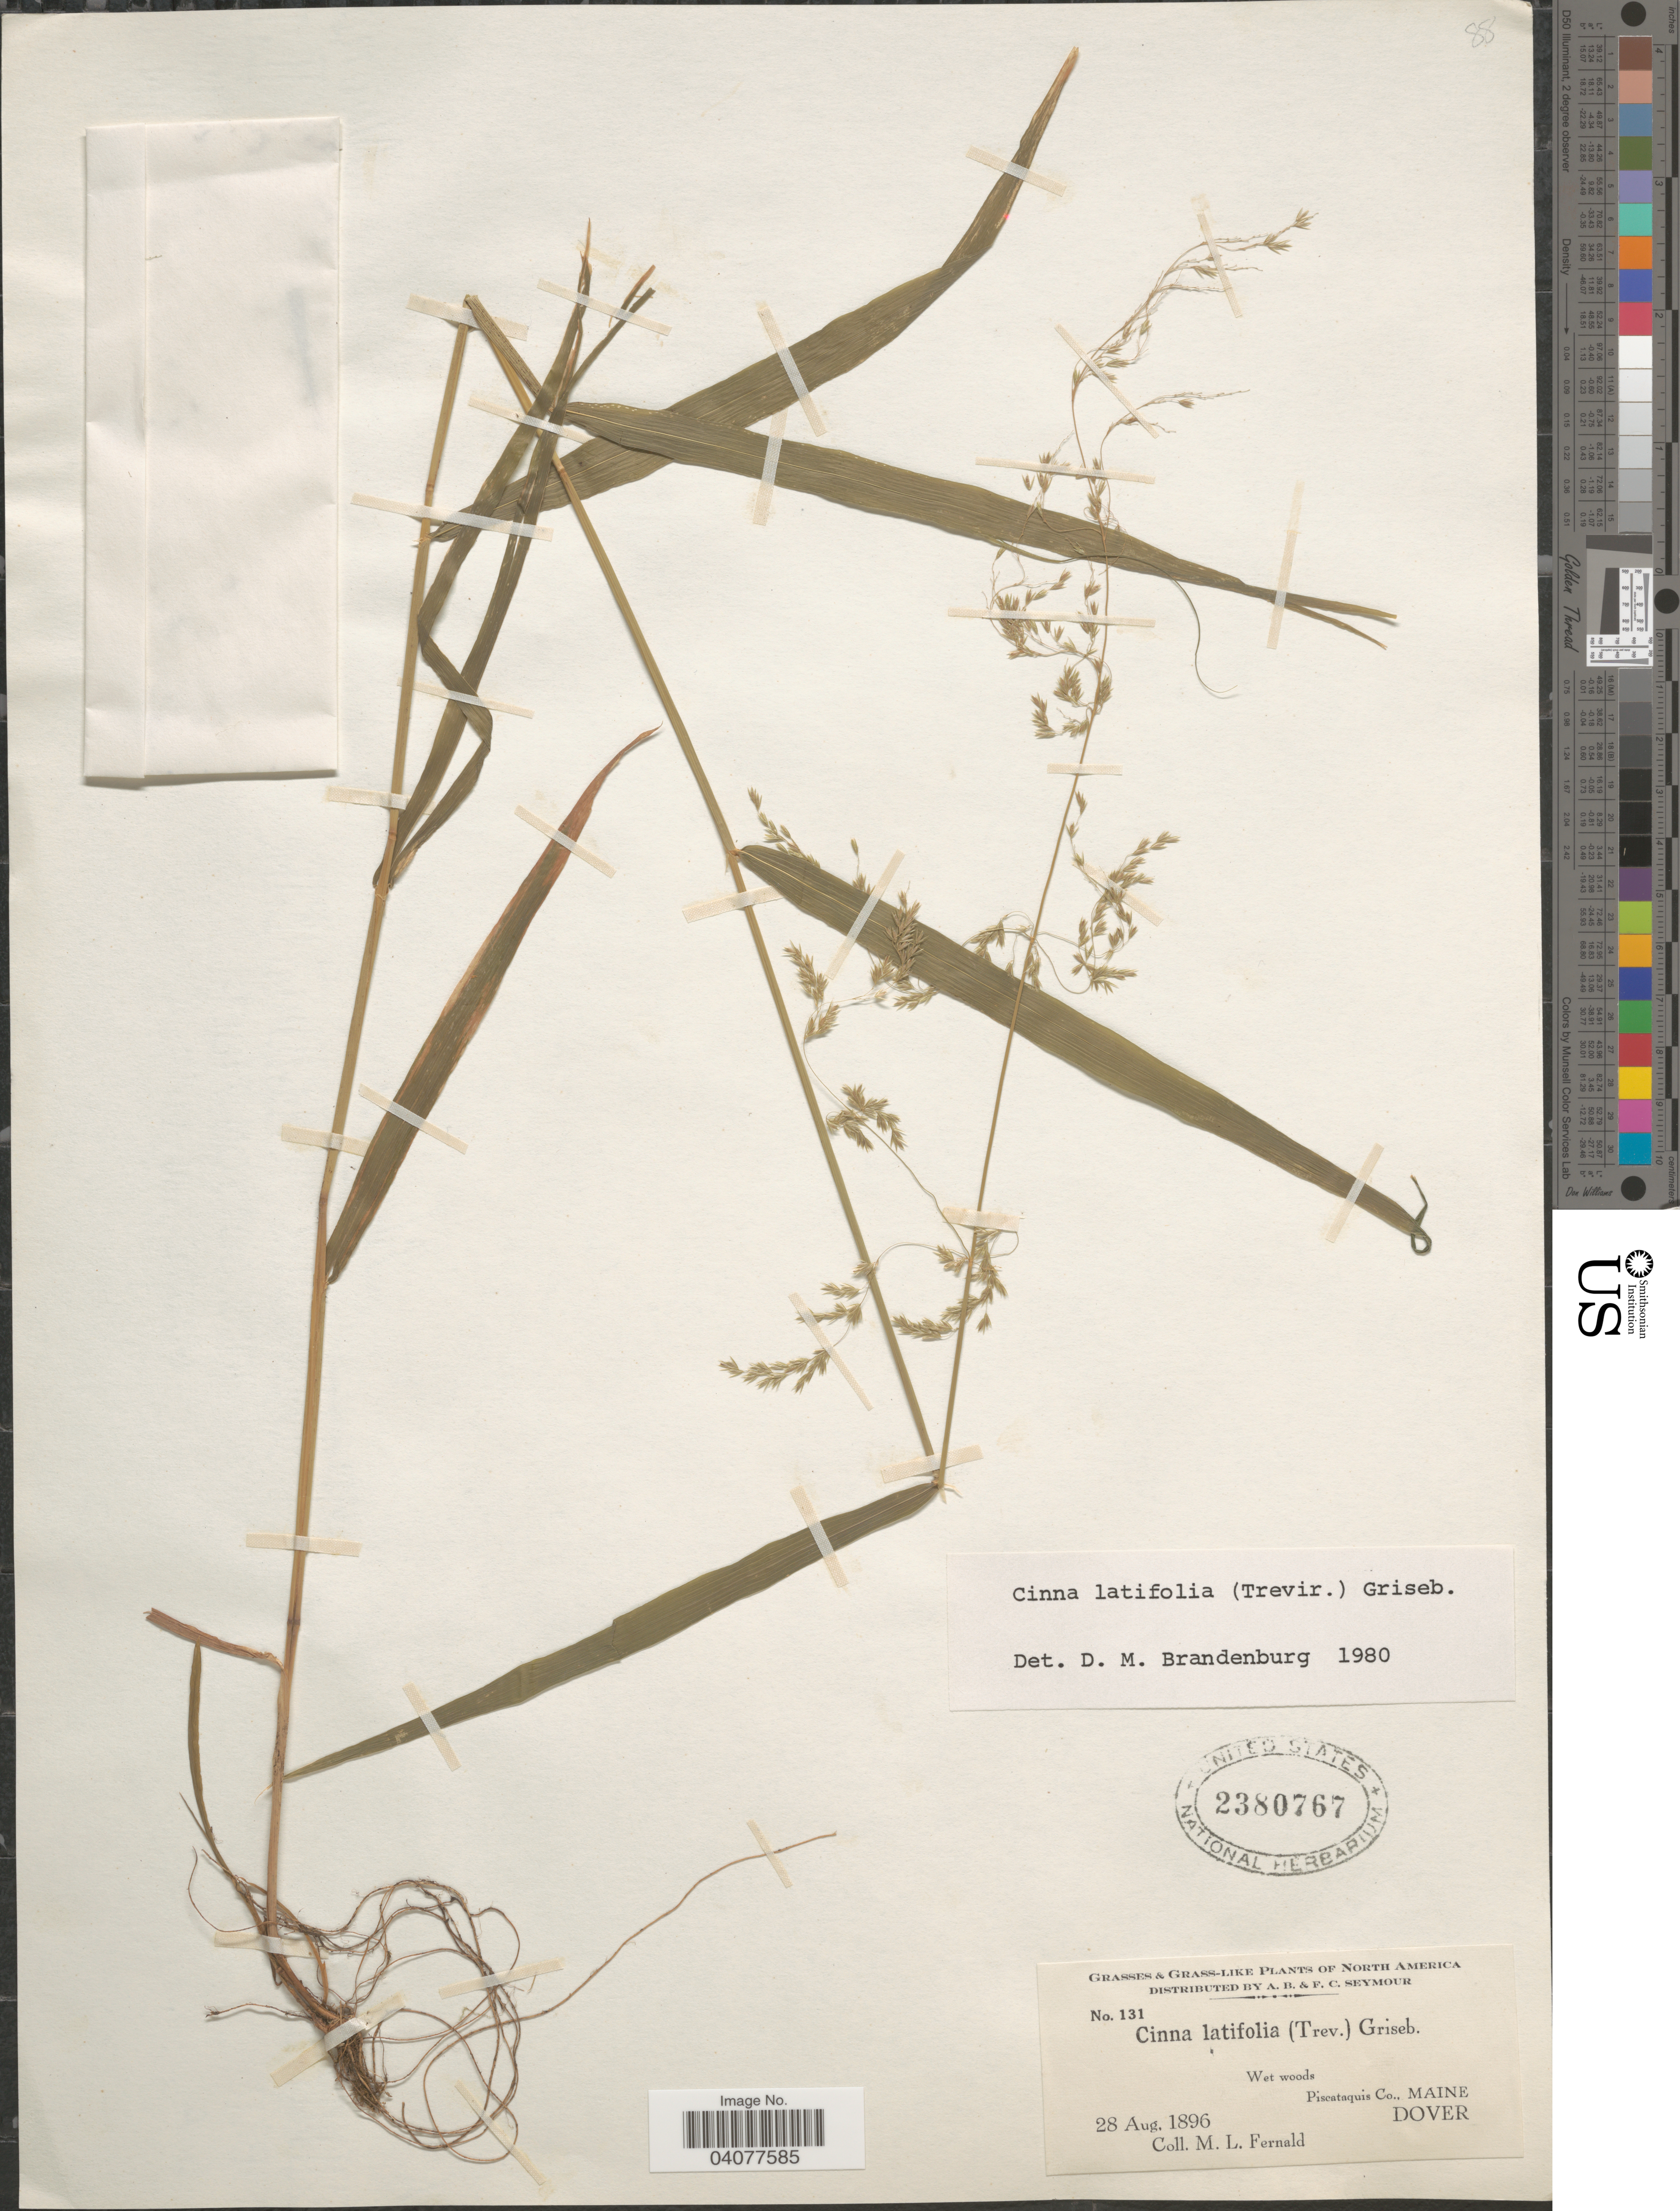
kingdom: Plantae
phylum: Tracheophyta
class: Liliopsida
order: Poales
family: Poaceae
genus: Cinna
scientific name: Cinna latifolia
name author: (Trevir. ex Goeppert) Griseb.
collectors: M. L. Fernald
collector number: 131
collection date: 1896-08-28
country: United States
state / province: Maine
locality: Wet woods. Piscataquis Co., Maine Dover.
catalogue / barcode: US 2380767